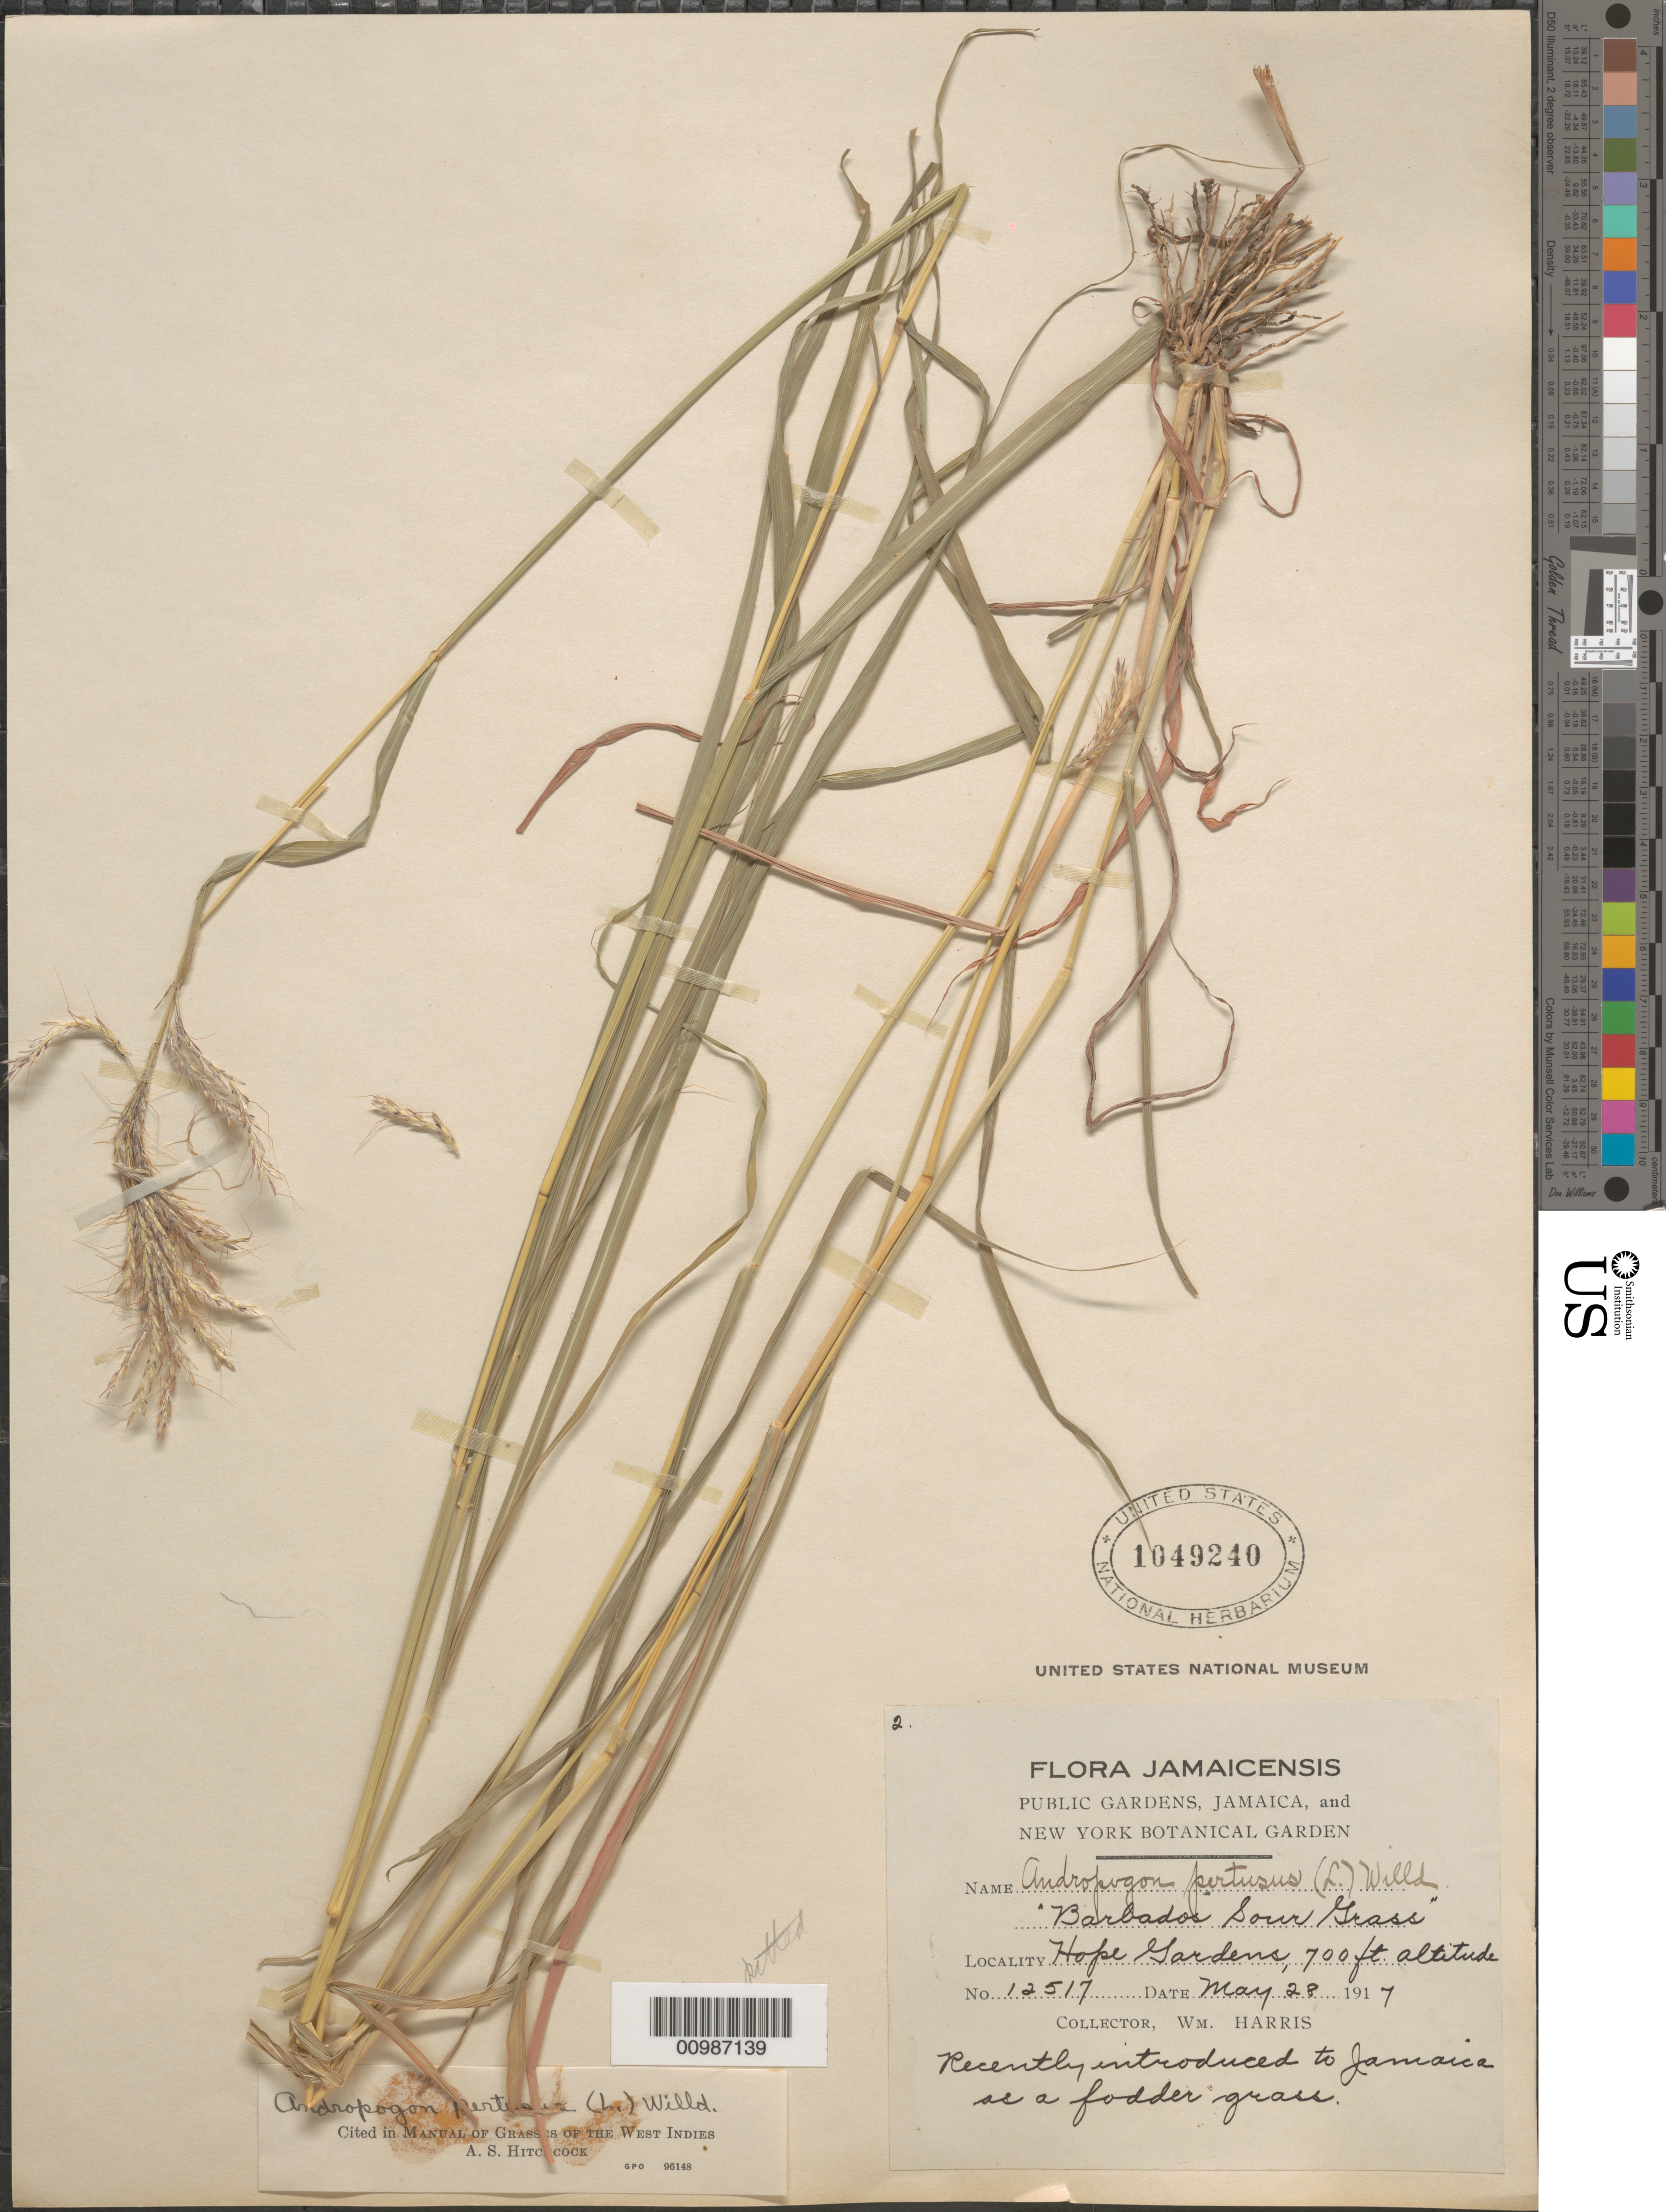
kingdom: Plantae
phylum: Tracheophyta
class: Liliopsida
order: Poales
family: Poaceae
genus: Andropogon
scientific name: Andropogon pertusus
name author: (L.) Willd.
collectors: W. H. Harris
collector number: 12517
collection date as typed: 28 May 1917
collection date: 1917-05-28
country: Jamaica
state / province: Kingston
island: Jamaica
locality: Hope Gardens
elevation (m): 213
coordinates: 0 N, 0 E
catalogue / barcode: US 1049240